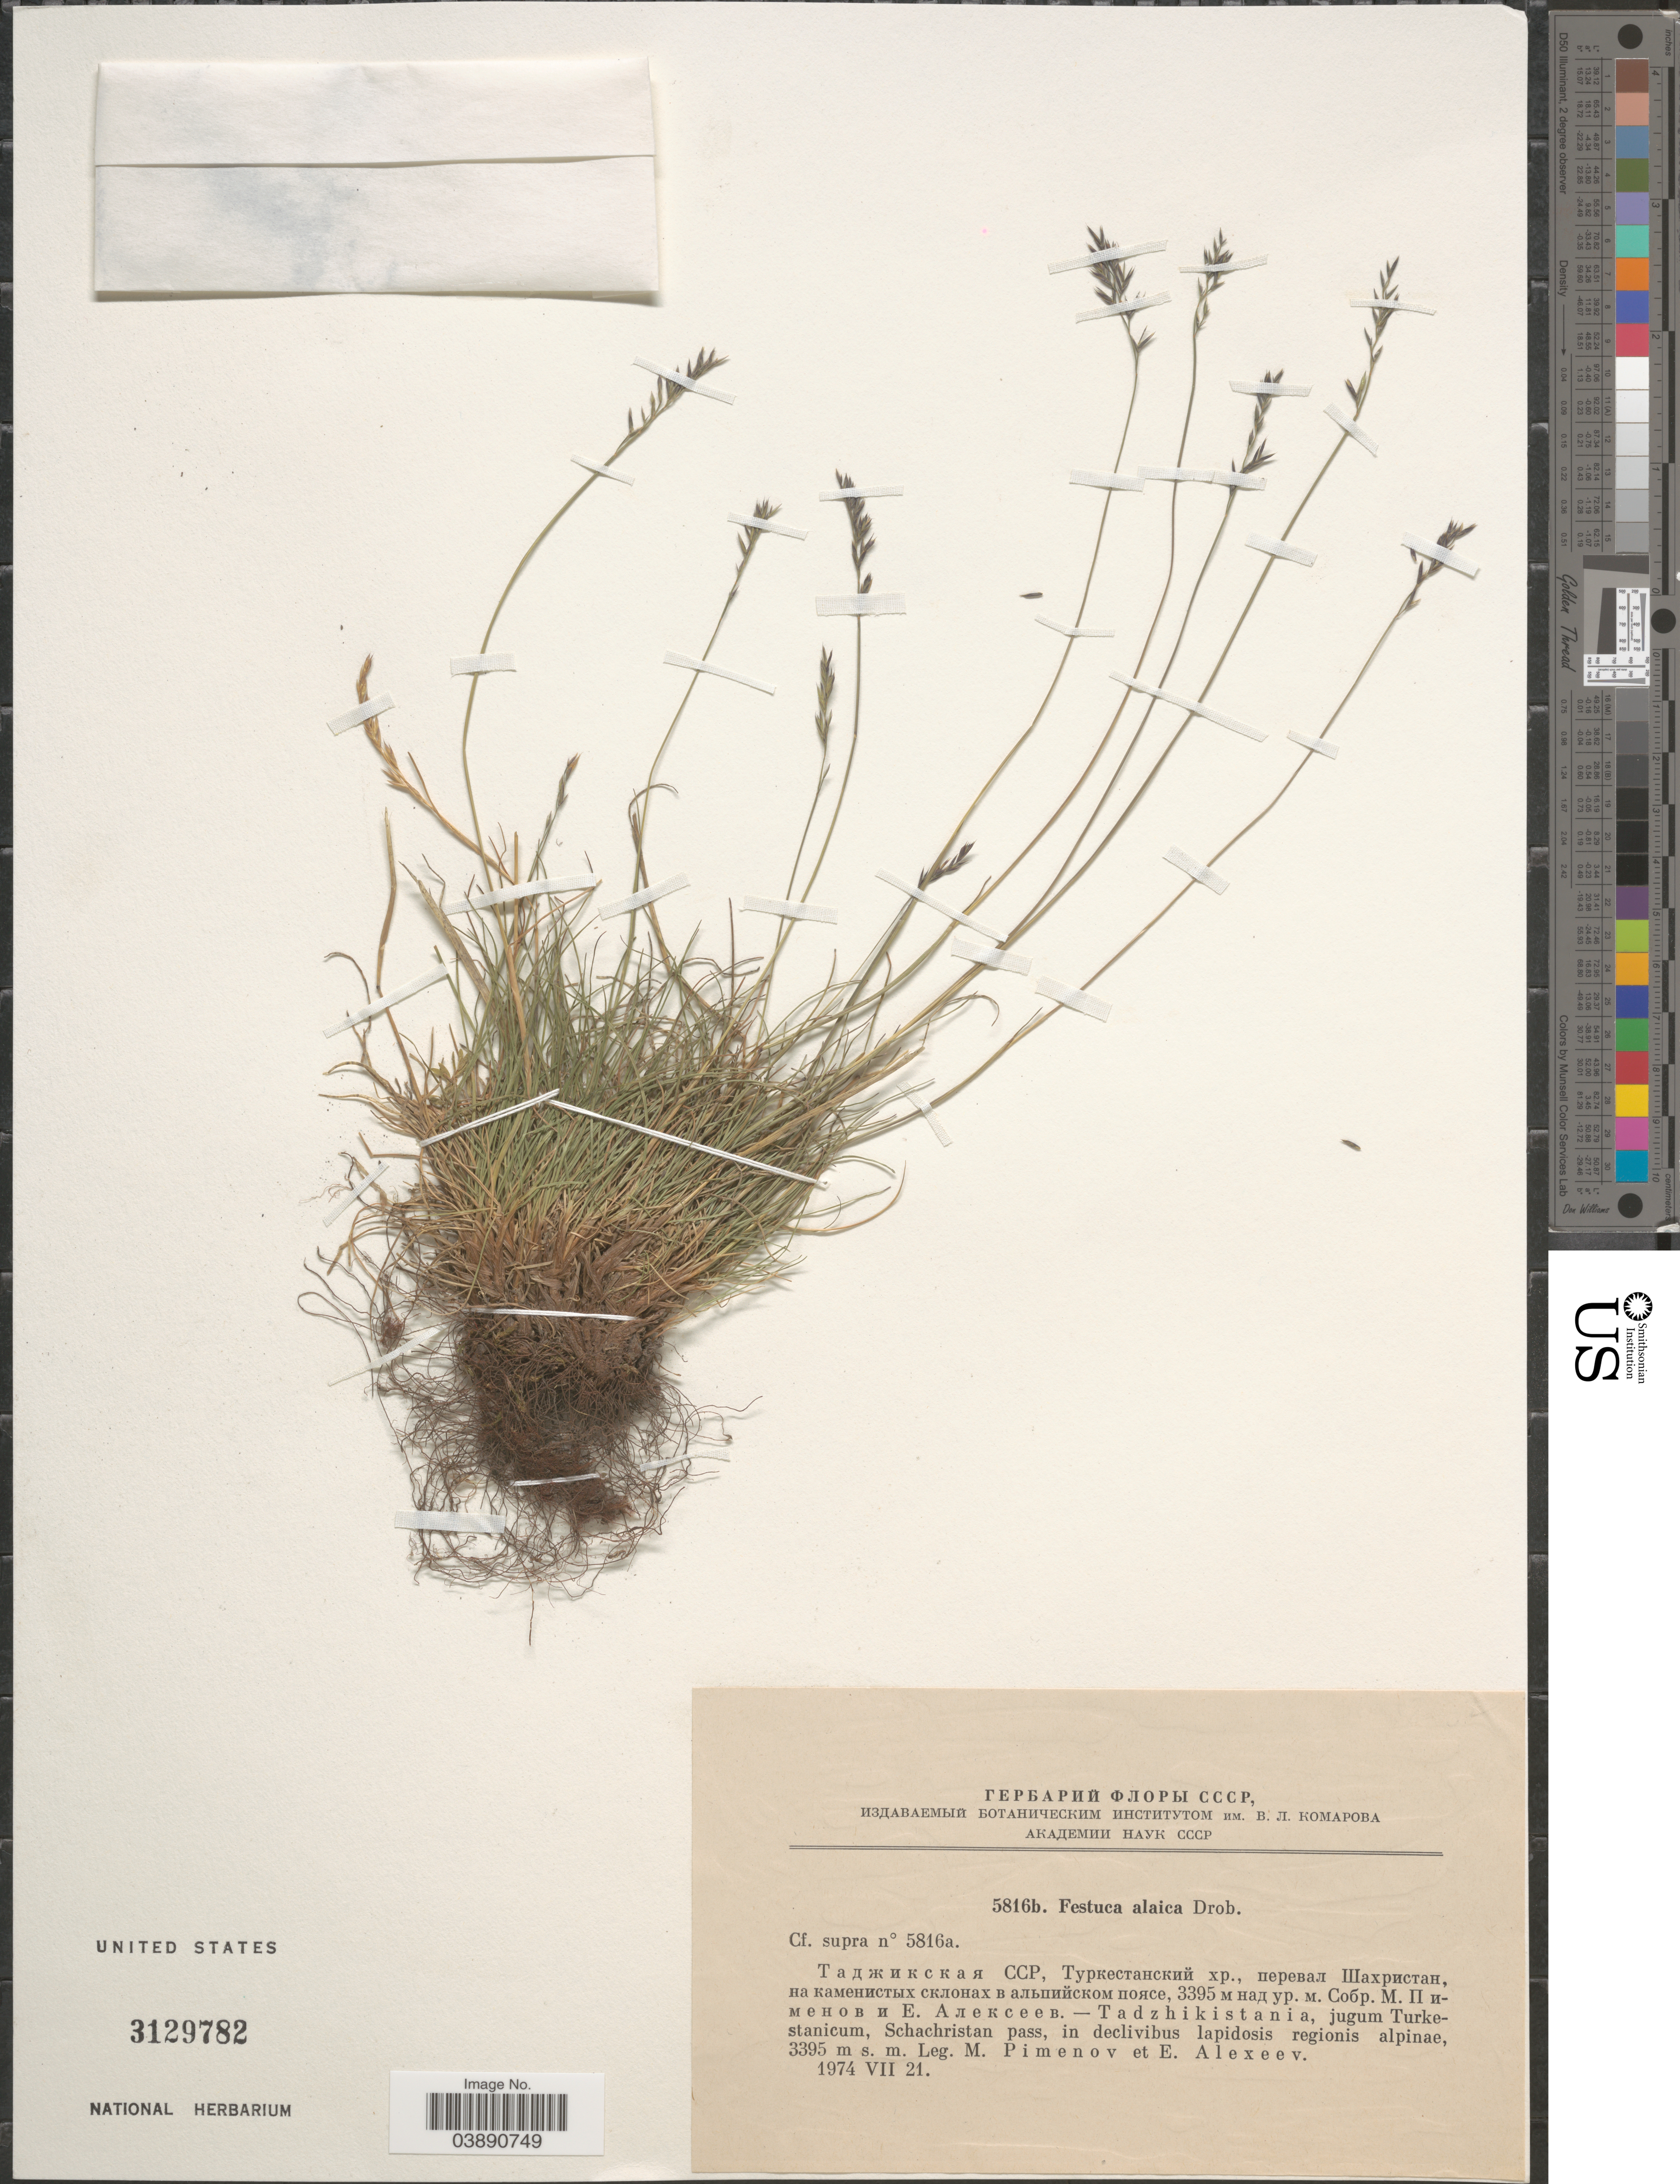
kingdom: Plantae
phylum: Tracheophyta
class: Liliopsida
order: Poales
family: Poaceae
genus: Festuca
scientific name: Festuca alaica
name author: Drobow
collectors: M. Pimenov & E. B. Alexeev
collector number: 5816b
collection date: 1974-07-21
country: Tajikistan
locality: Tadzhikistania, jugum Turkestanicum, Schachristan pass, in declivibus lapidosis regionis alpinae.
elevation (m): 3395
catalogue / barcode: US 3129782